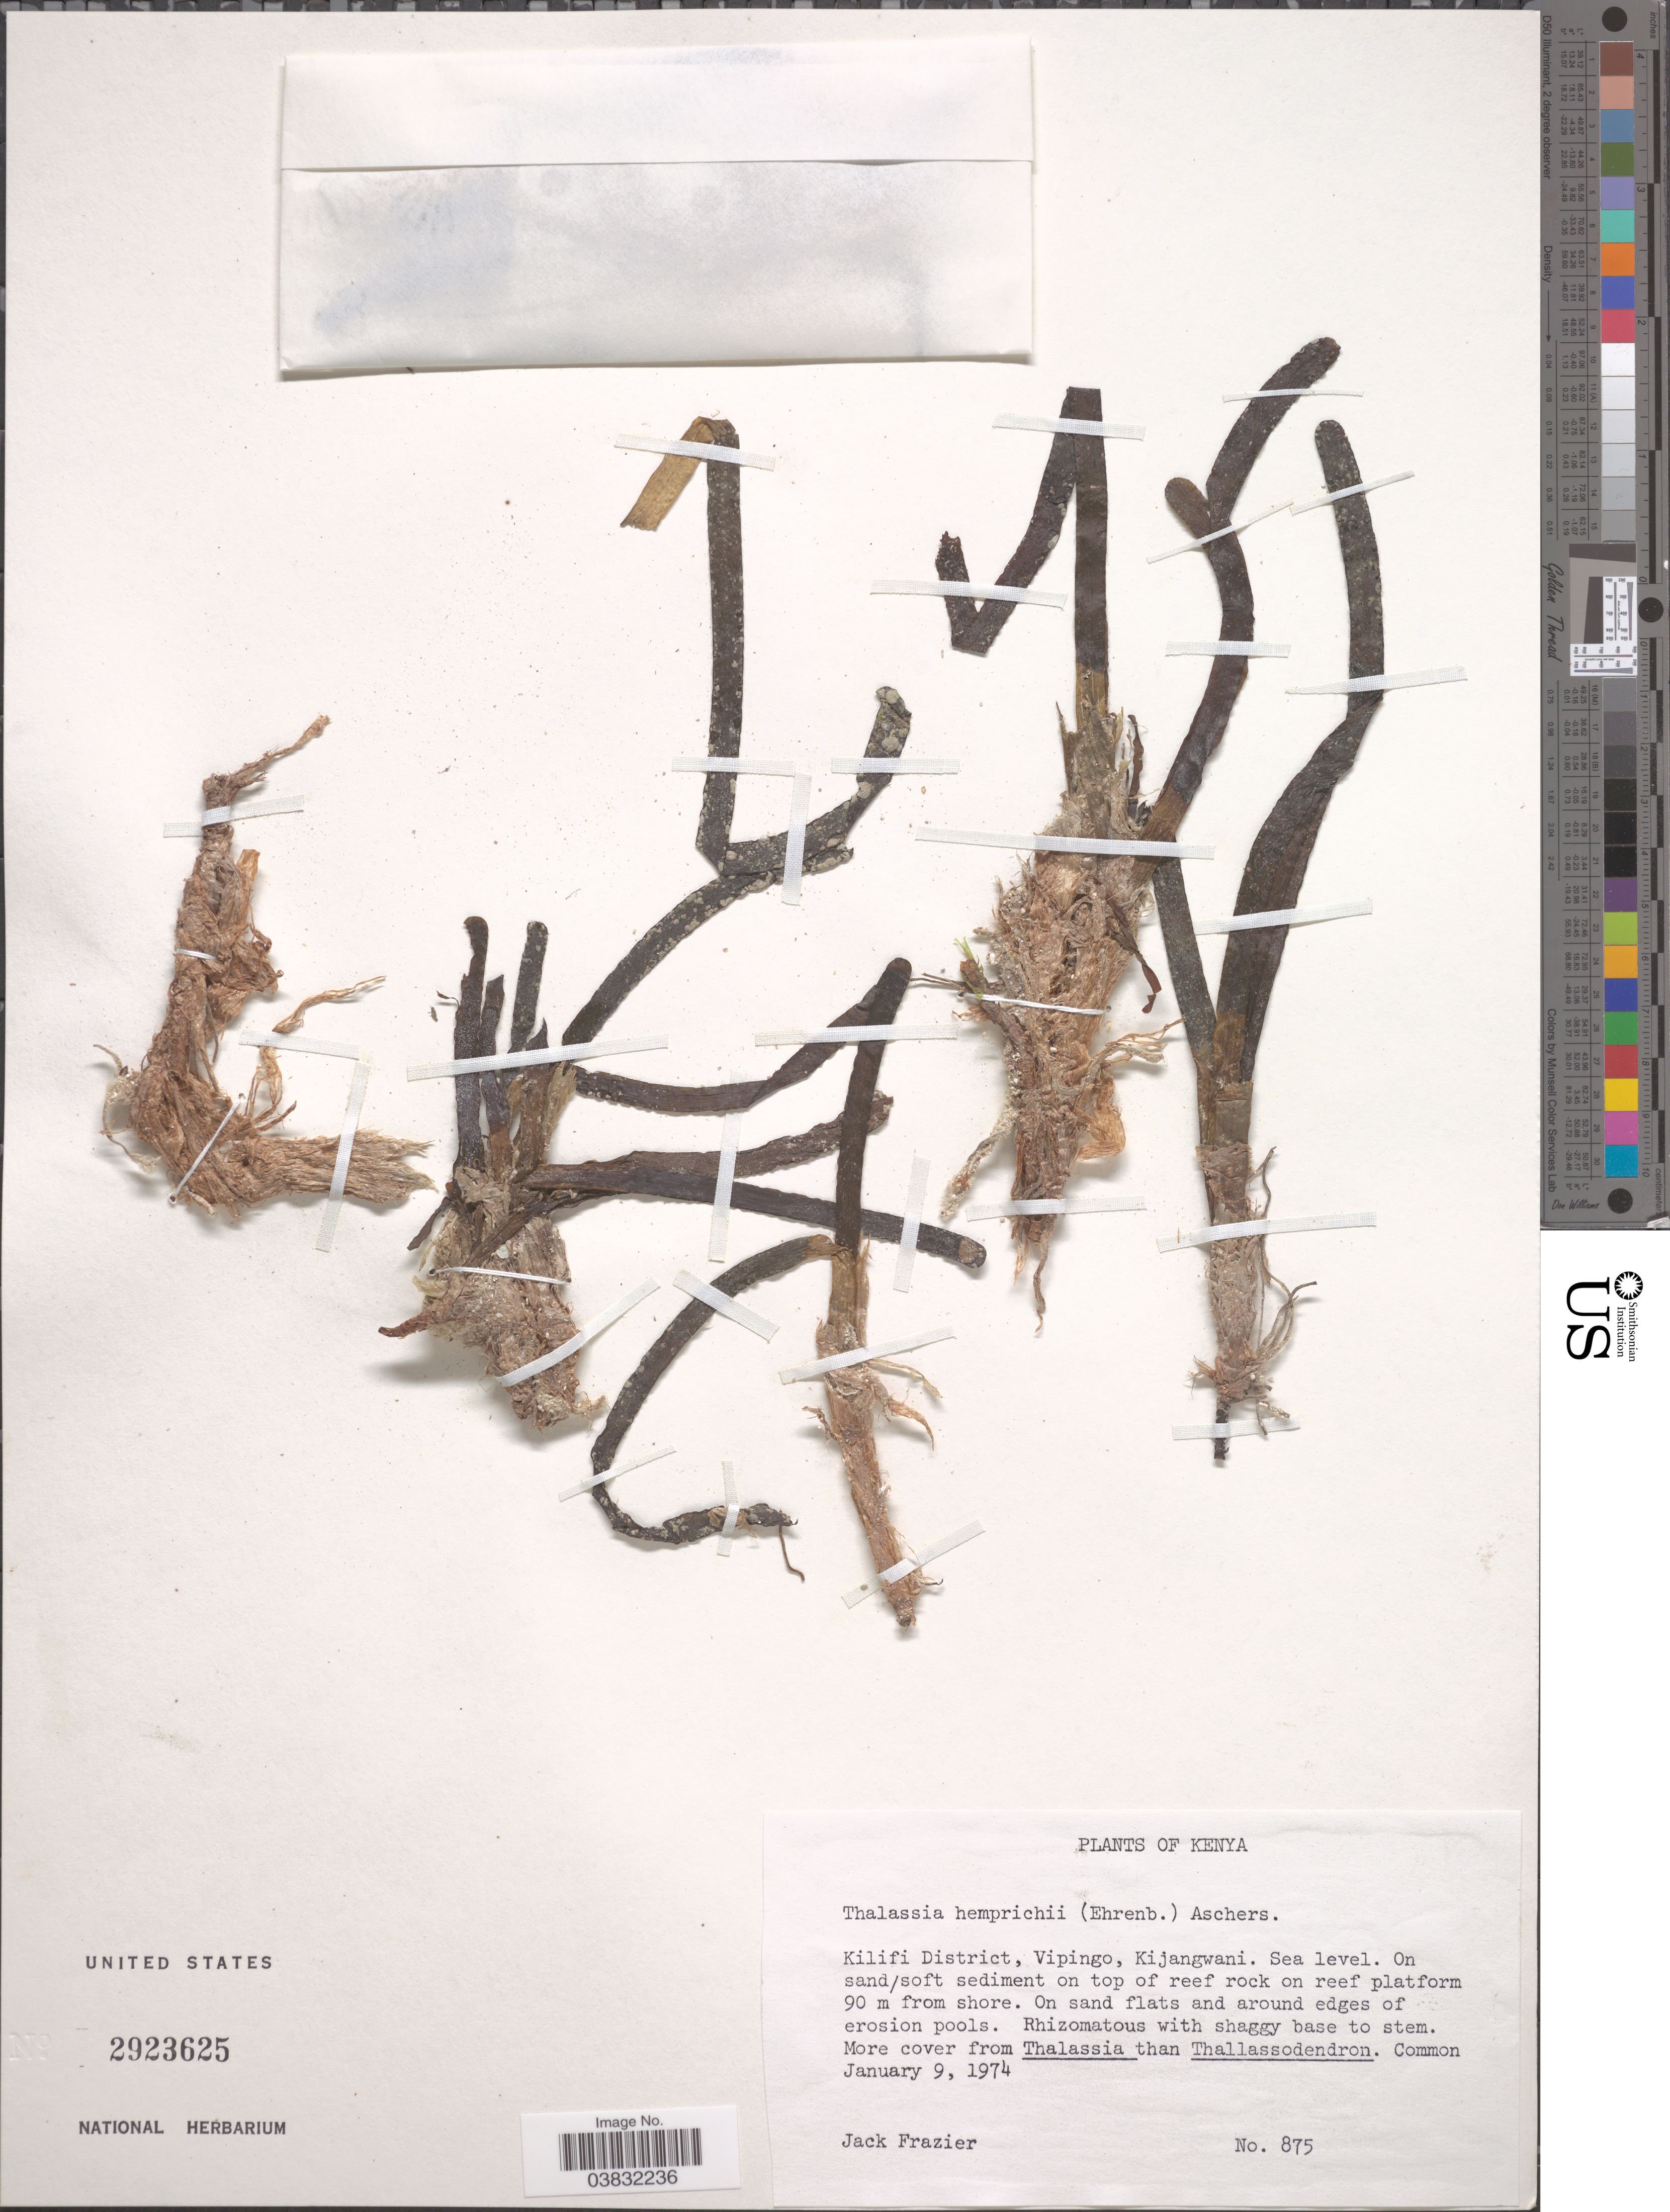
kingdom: Plantae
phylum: Tracheophyta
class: Liliopsida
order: Alismatales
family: Hydrocharitaceae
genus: Thalassia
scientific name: Thalassia hemprichii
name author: Asch.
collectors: J. Frazier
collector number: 875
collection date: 1974-01-09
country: Kenya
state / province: Kilifi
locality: Kilifi Disitrict, Vipingo, Kijangwani.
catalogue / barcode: US 2923625